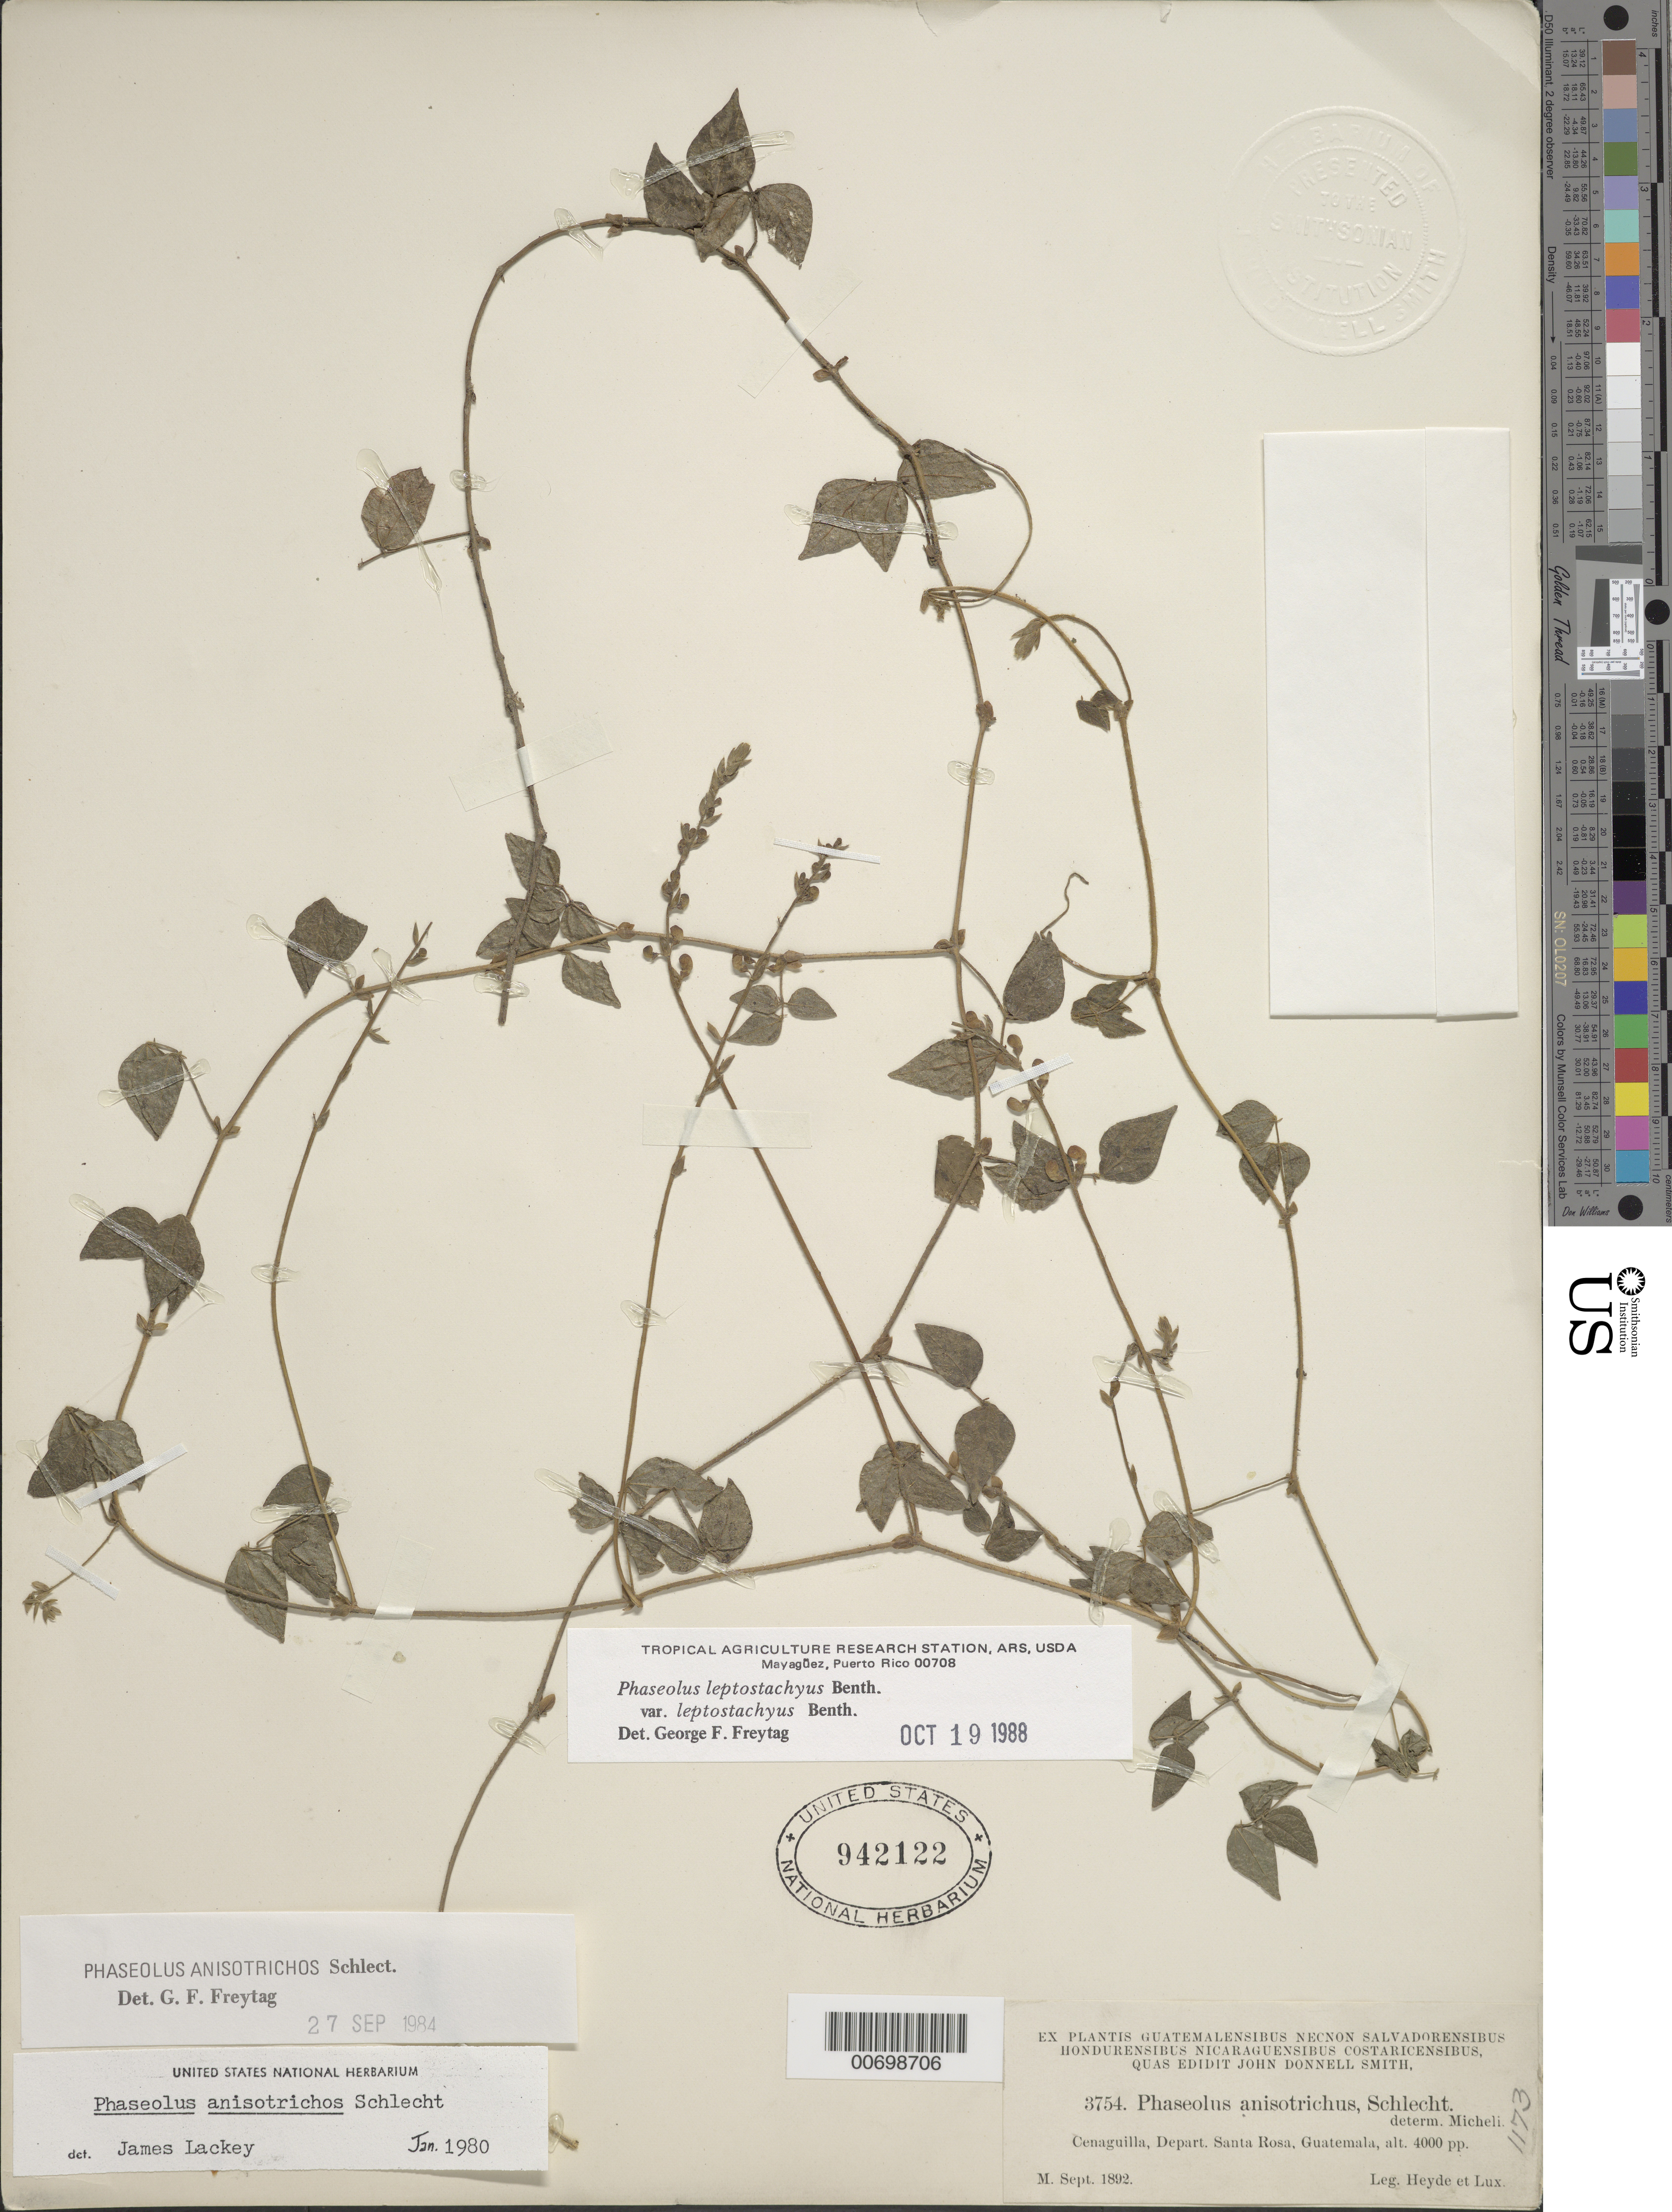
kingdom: Plantae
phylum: Tracheophyta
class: Magnoliopsida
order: Fabales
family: Fabaceae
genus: Phaseolus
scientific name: Phaseolus leptostachyus var. leptostachyus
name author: Benth.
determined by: Freytag, G. F.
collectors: E. T. Heyde & E. Lux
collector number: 3754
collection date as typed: Sep 1892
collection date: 1892-09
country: Guatemala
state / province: Santa Rosa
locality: Cenaguilla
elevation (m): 1219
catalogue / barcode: US 942122